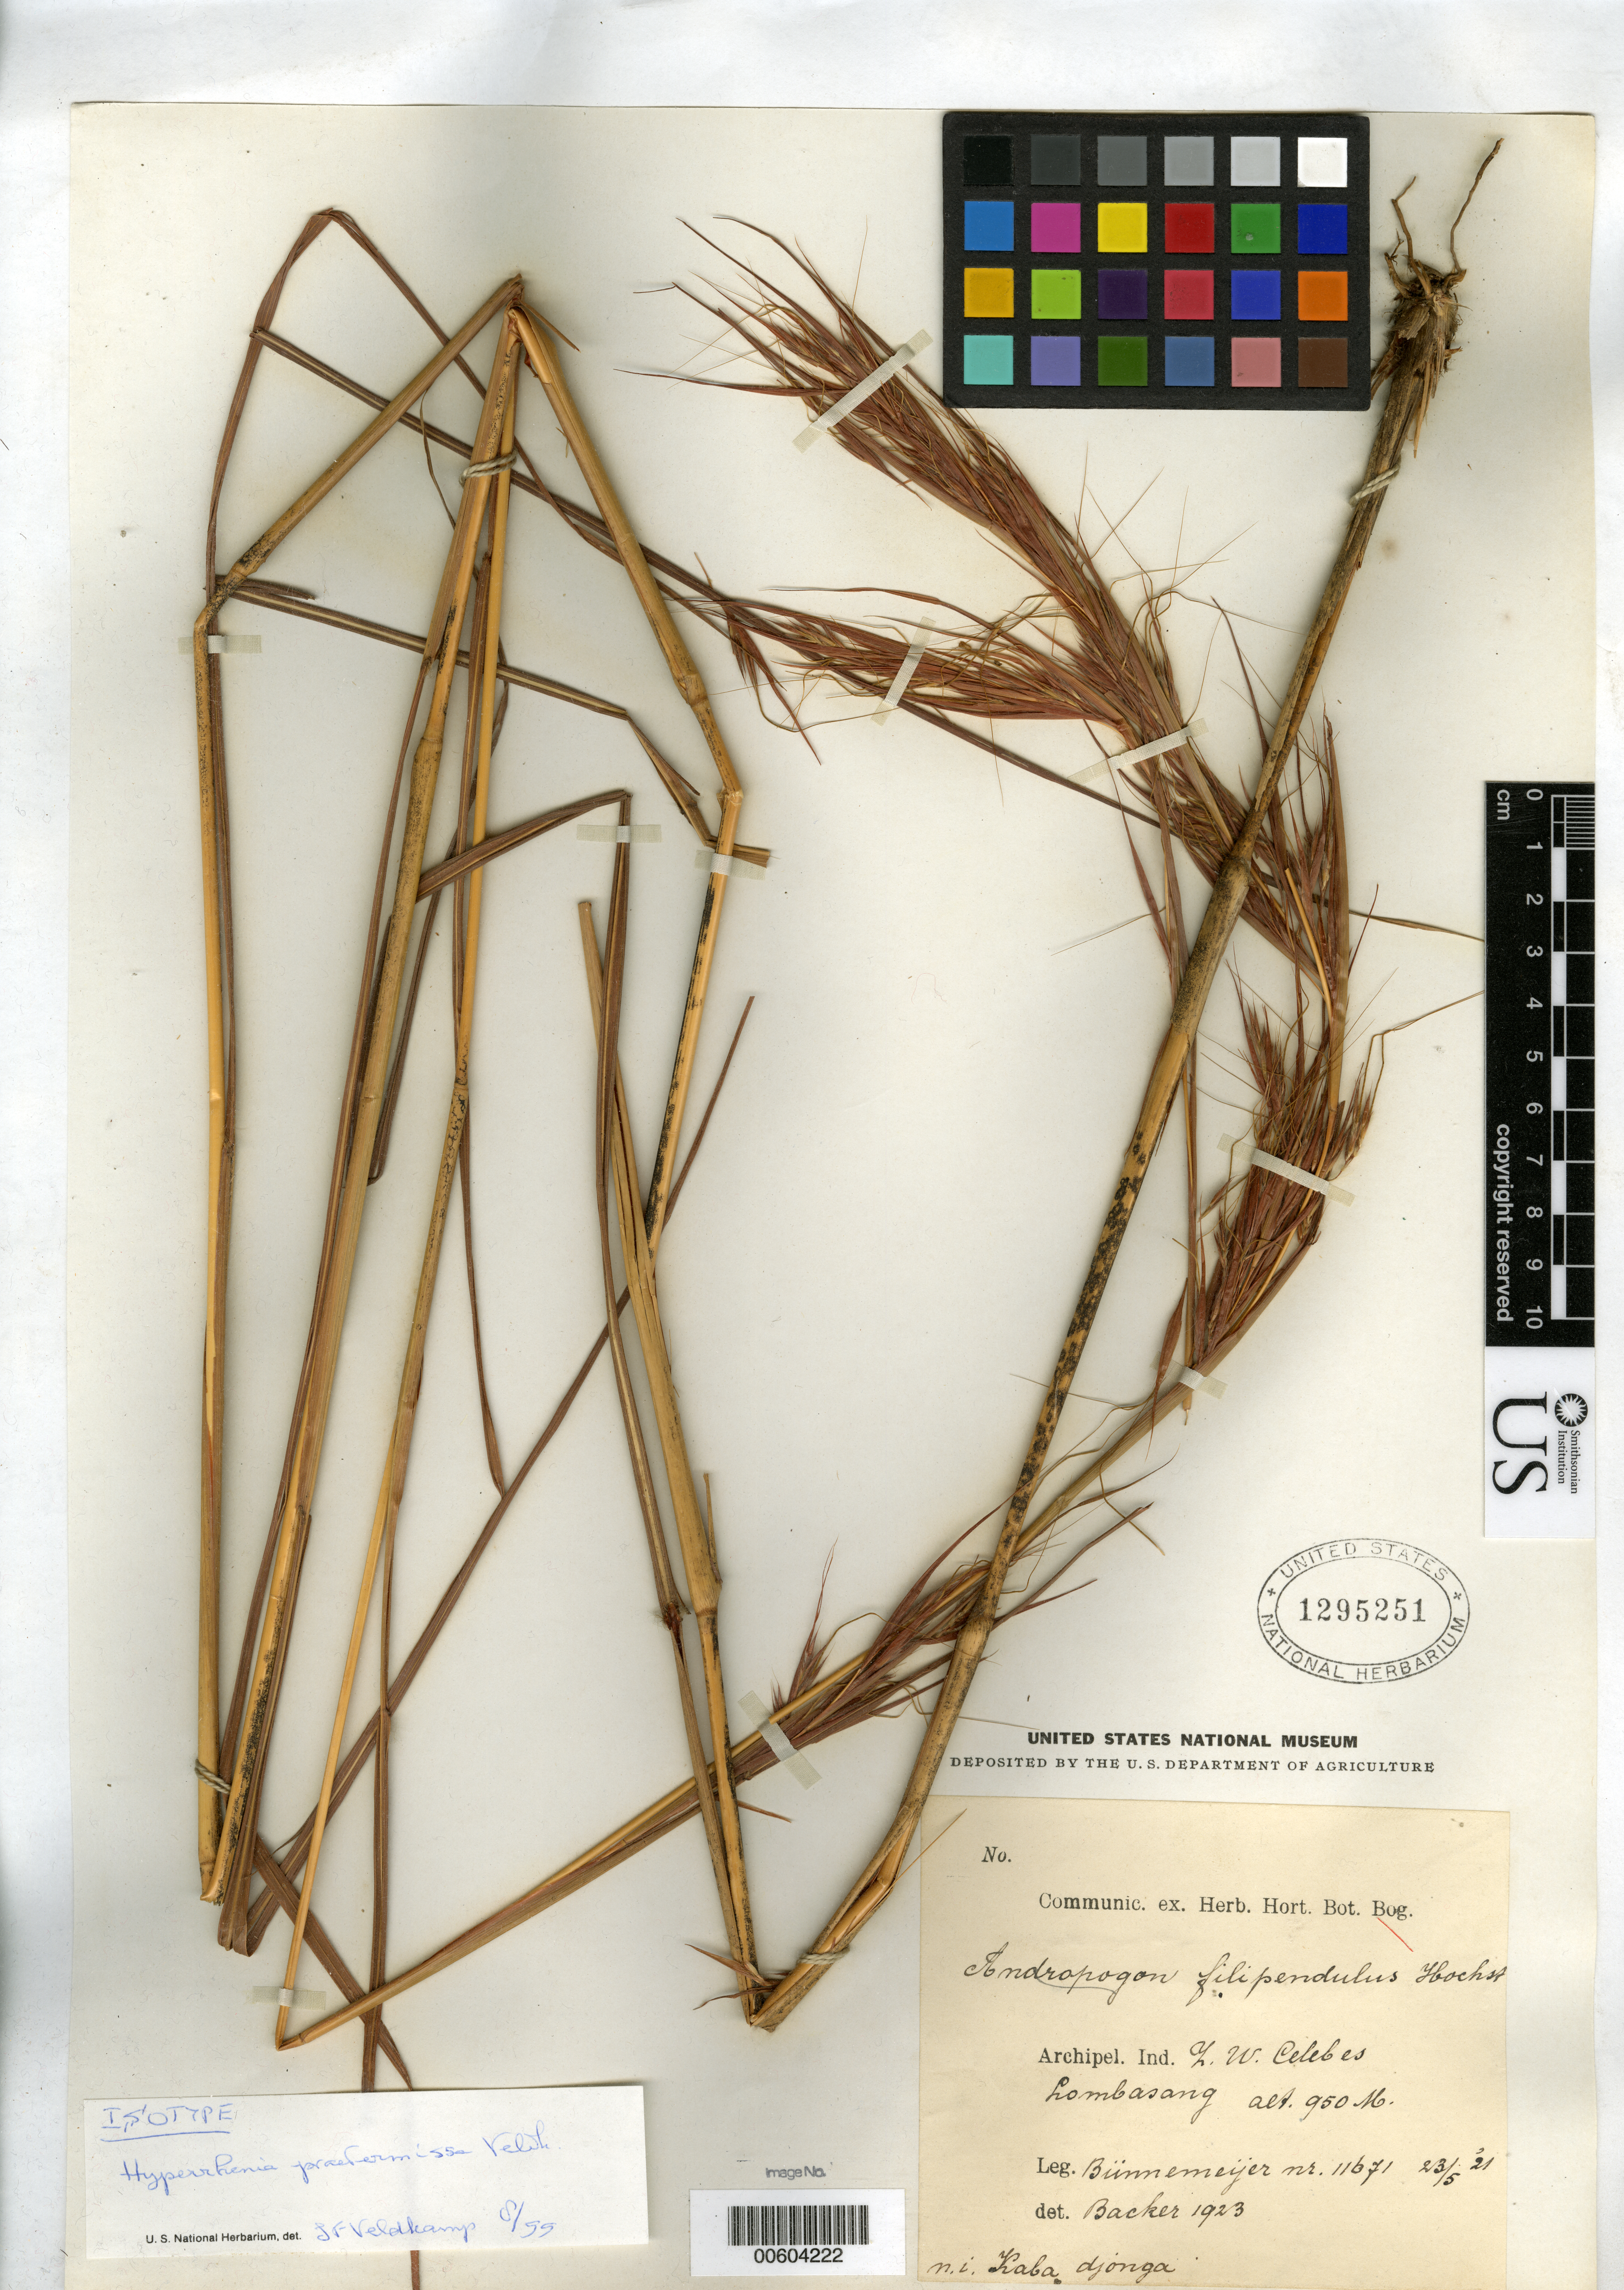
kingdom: Plantae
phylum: Tracheophyta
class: Liliopsida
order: Poales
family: Poaceae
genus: Hyparrhenia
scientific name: Hyparrhenia praetermissa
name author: Veldkamp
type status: Isotype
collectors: -. Bunnemeijer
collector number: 11671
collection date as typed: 23 May 1921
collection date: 1921-05-23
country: Indonesia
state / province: Sulawesi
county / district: Sulawesi Selatan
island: Sulawesi [Celebes]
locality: Lombasang, Y.W. (?) Celebes.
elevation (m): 950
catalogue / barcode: US 1295251